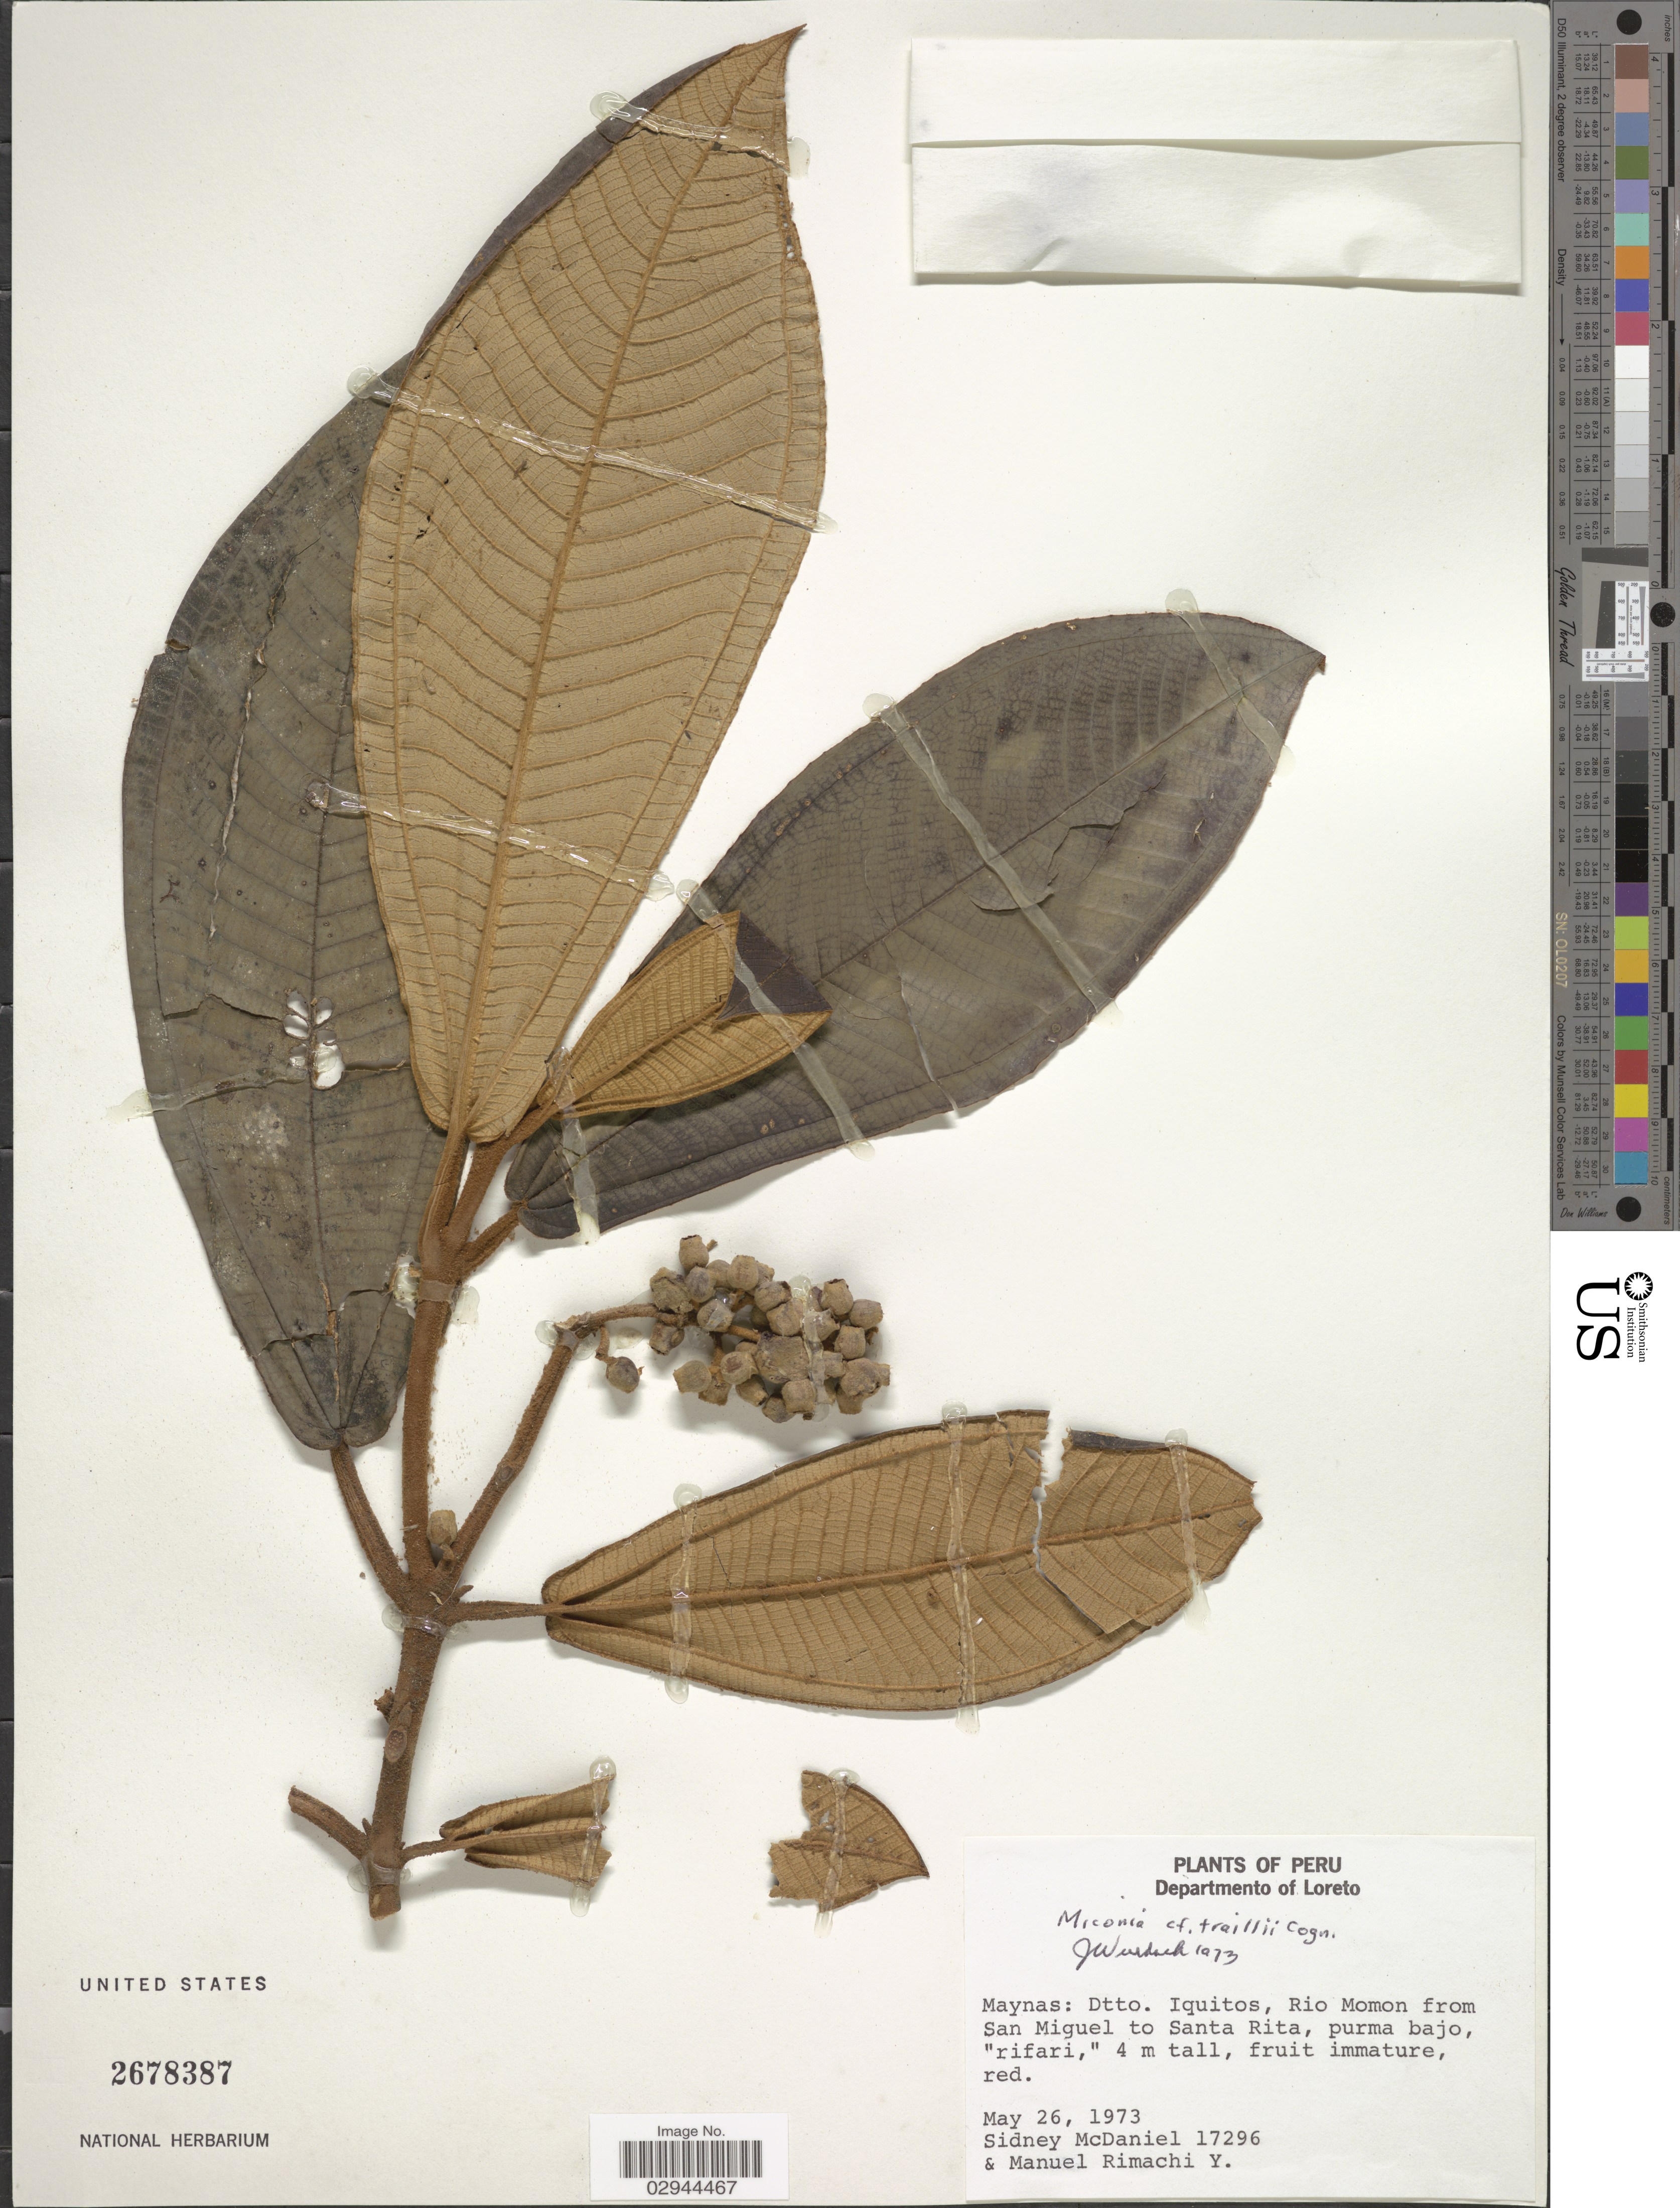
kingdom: Plantae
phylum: Tracheophyta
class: Magnoliopsida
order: Myrtales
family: Melastomataceae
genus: Miconia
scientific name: Miconia traillii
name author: Cogn.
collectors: S. McDaniel & M. Rimachi Y.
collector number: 17296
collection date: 1973-05-26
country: Peru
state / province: Loreto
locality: Departmento of Loreto. Maynas: Dtto. Iquitos, Rio Momon from San Miguel to Santa Rita.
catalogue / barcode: US 2678387